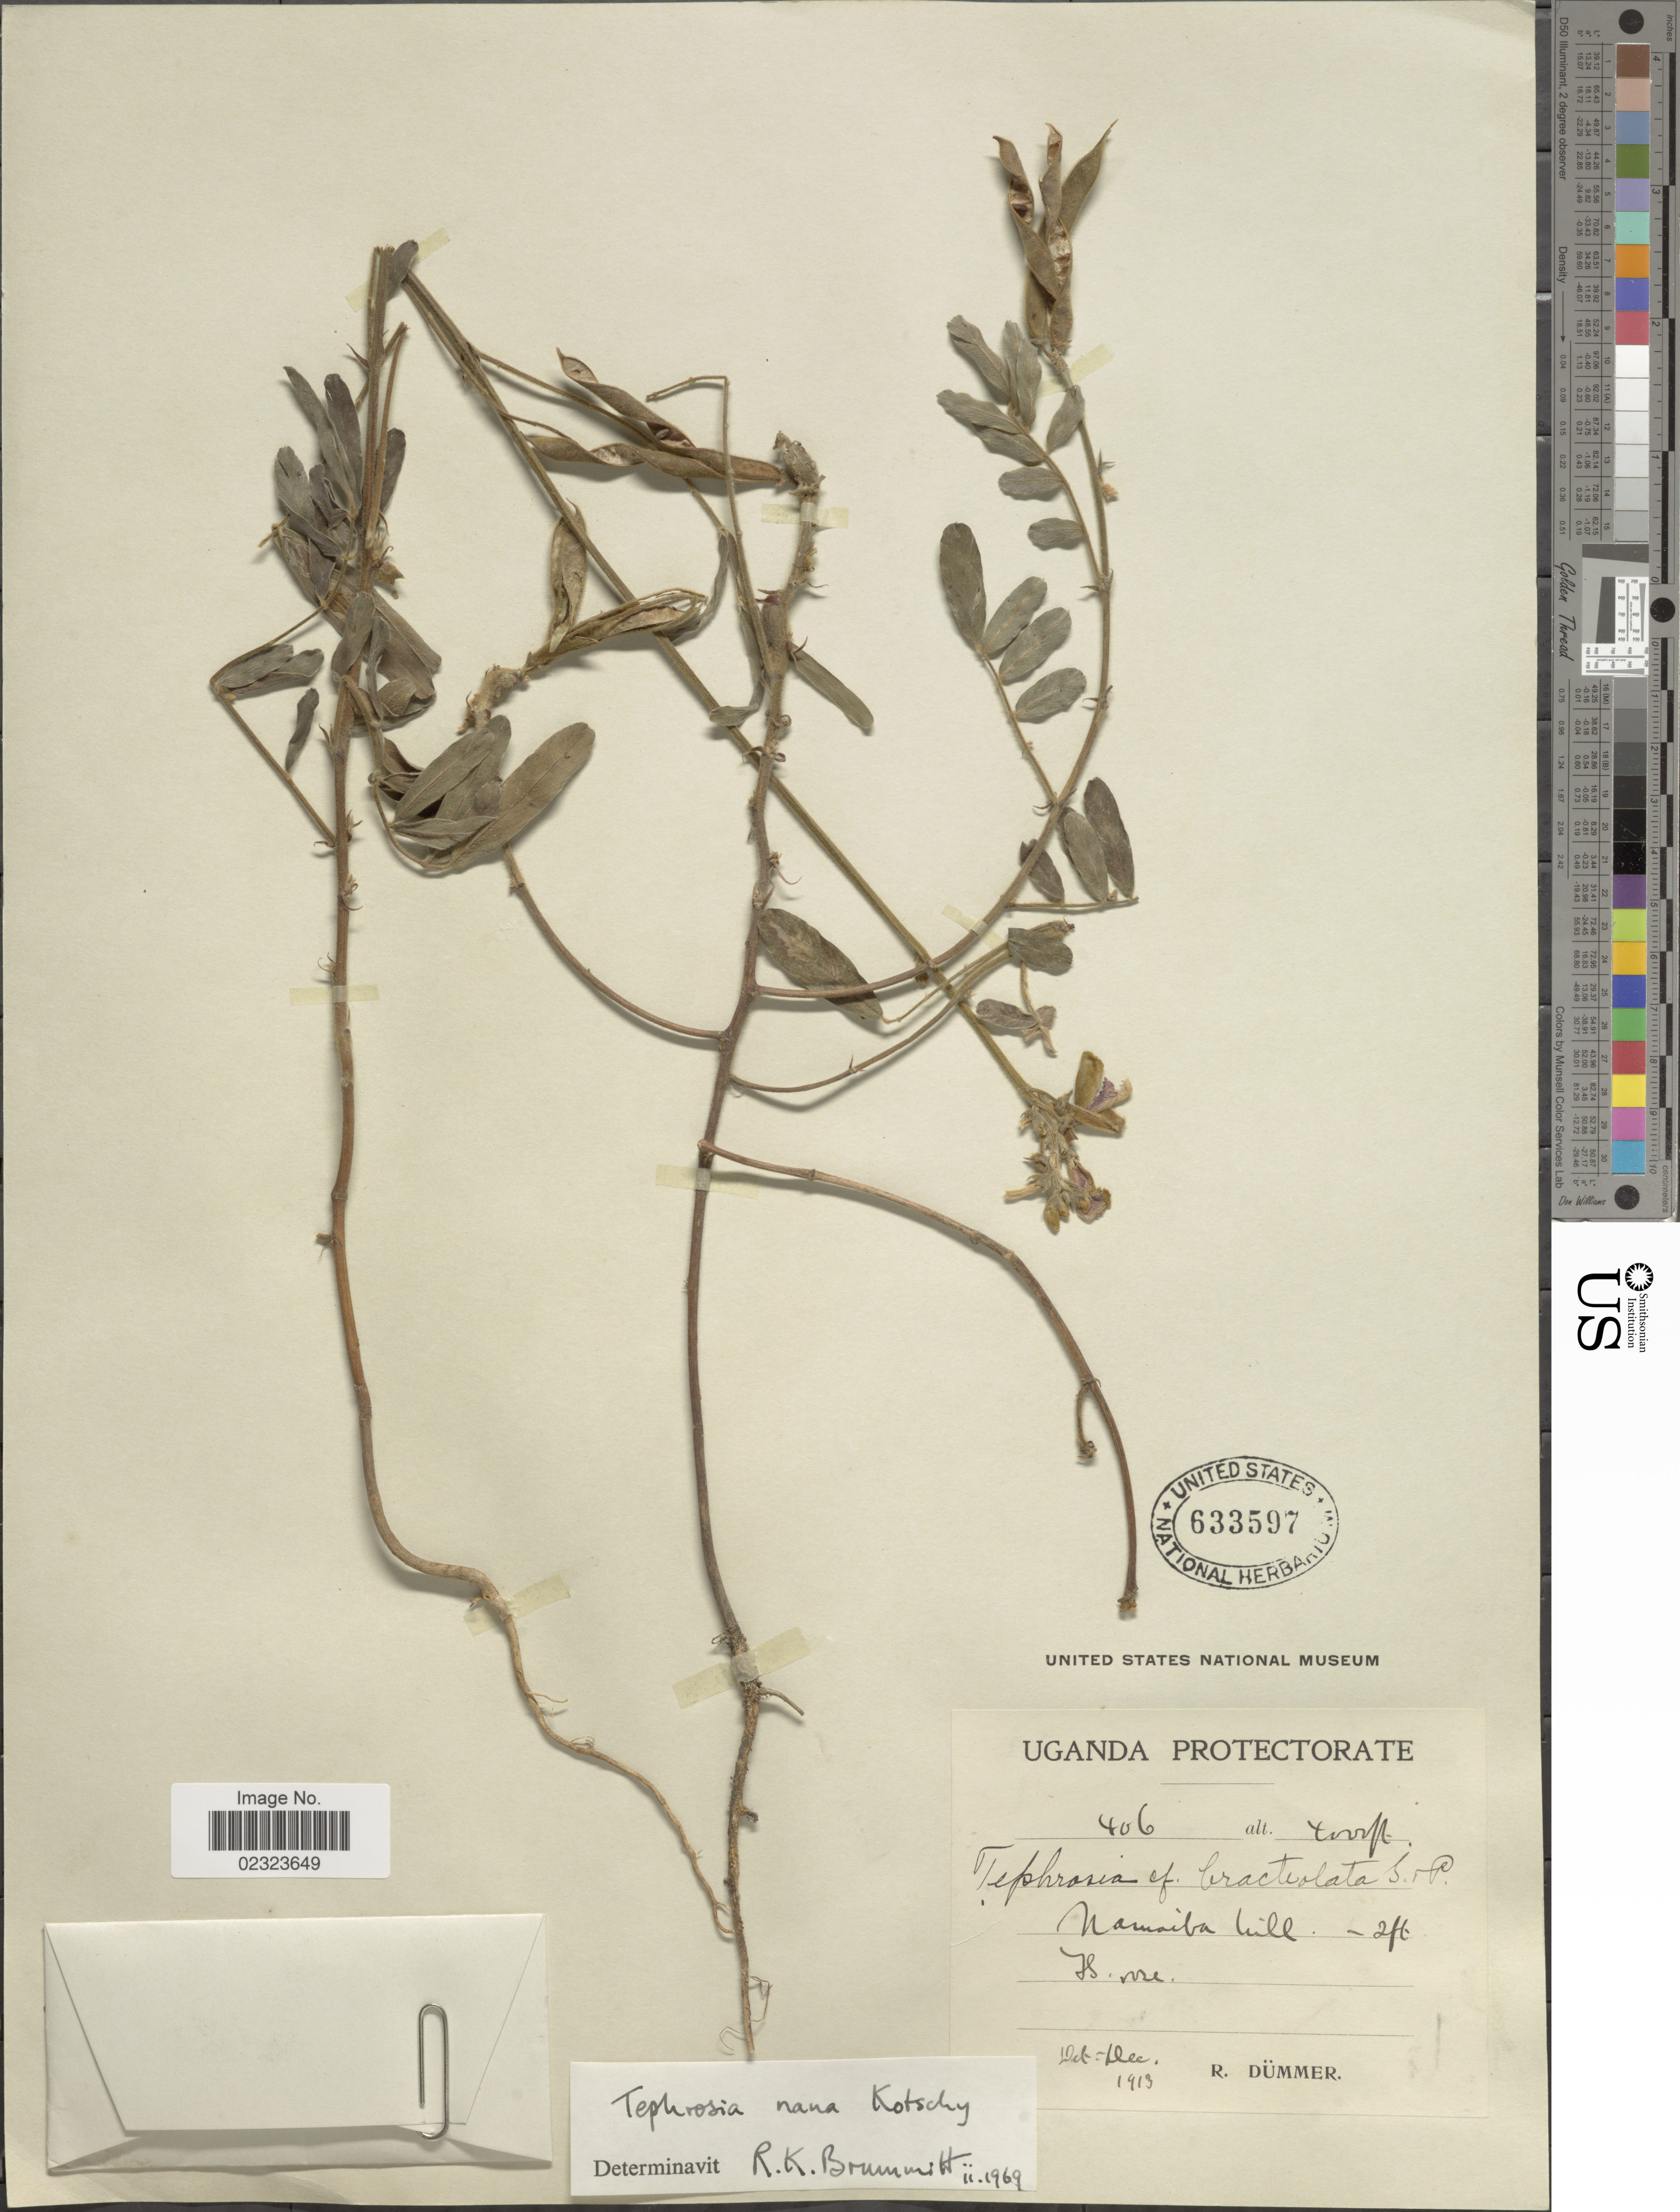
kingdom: Plantae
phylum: Tracheophyta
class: Magnoliopsida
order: Fabales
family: Fabaceae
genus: Tephrosia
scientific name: Tephrosia nana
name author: Kotschy ex Schweinf.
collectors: R. Duemmer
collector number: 406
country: Uganda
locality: Uganda Potectorate, Namaiba hill.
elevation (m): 1219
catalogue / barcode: US 633597